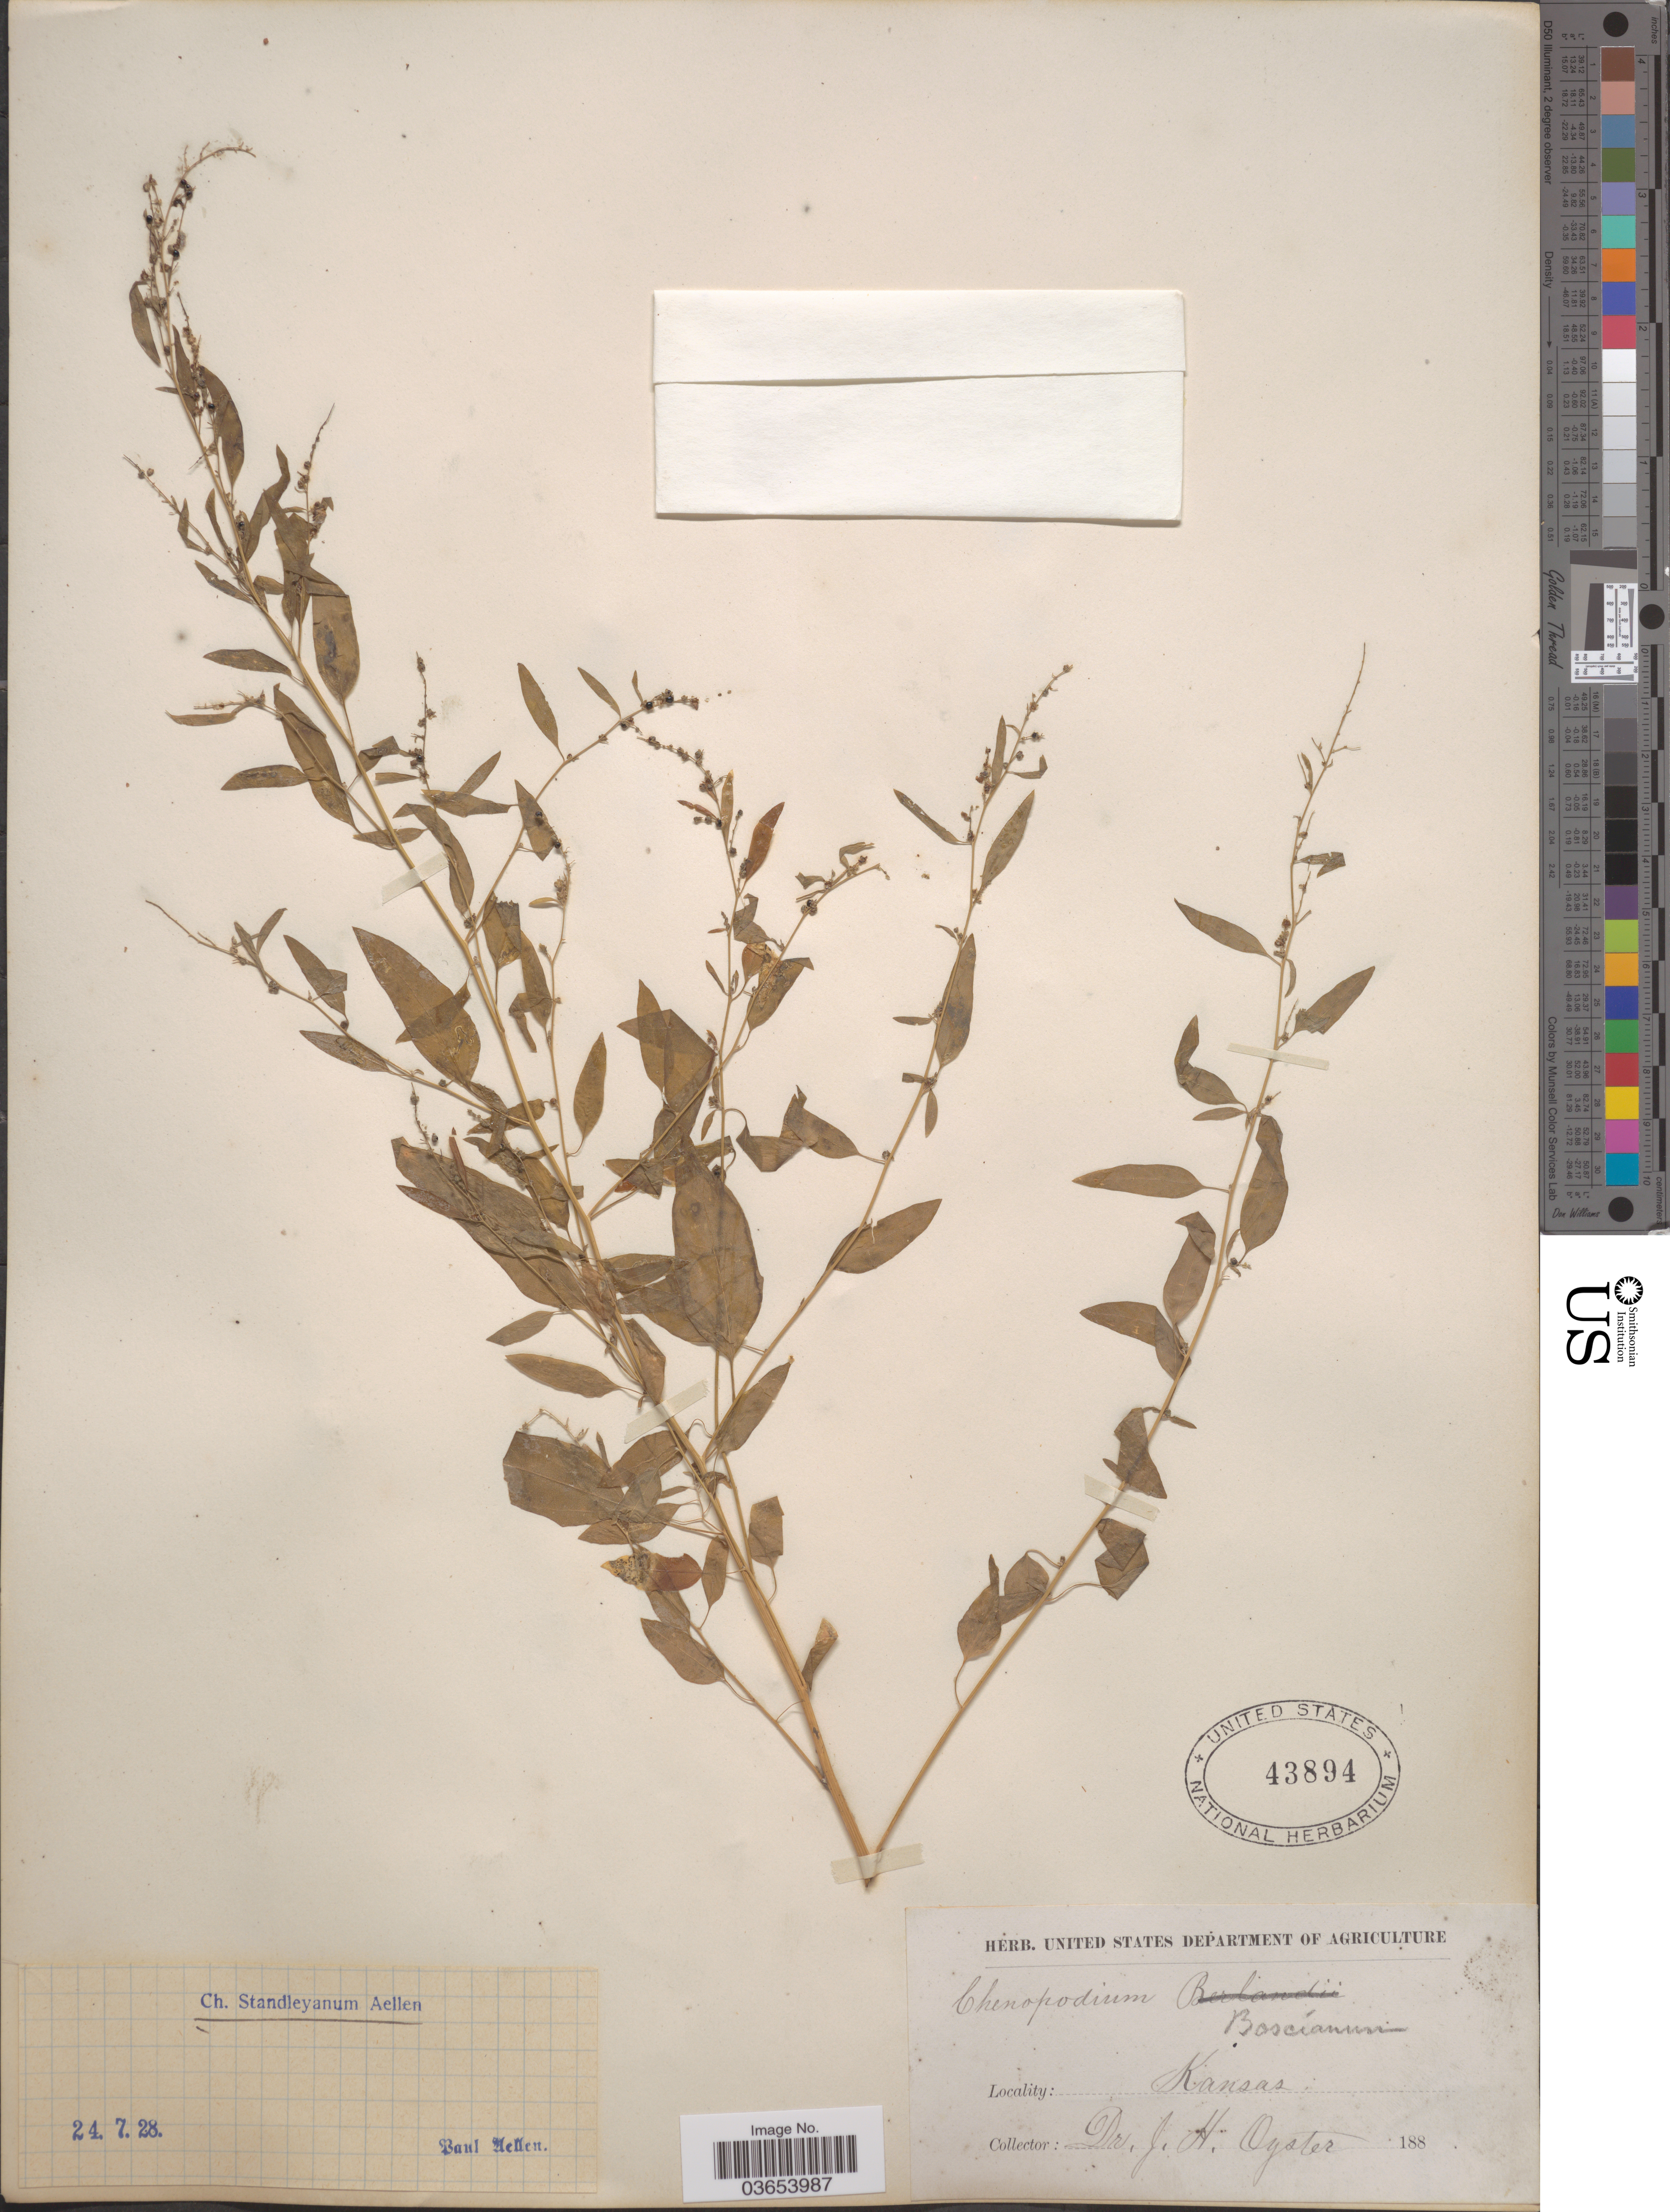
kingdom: Plantae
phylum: Tracheophyta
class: Magnoliopsida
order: Caryophyllales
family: Amaranthaceae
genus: Chenopodium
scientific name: Chenopodium standleyanum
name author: Aellen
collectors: J. H. Oyster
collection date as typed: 188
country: United States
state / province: Kansas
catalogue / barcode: US 43894